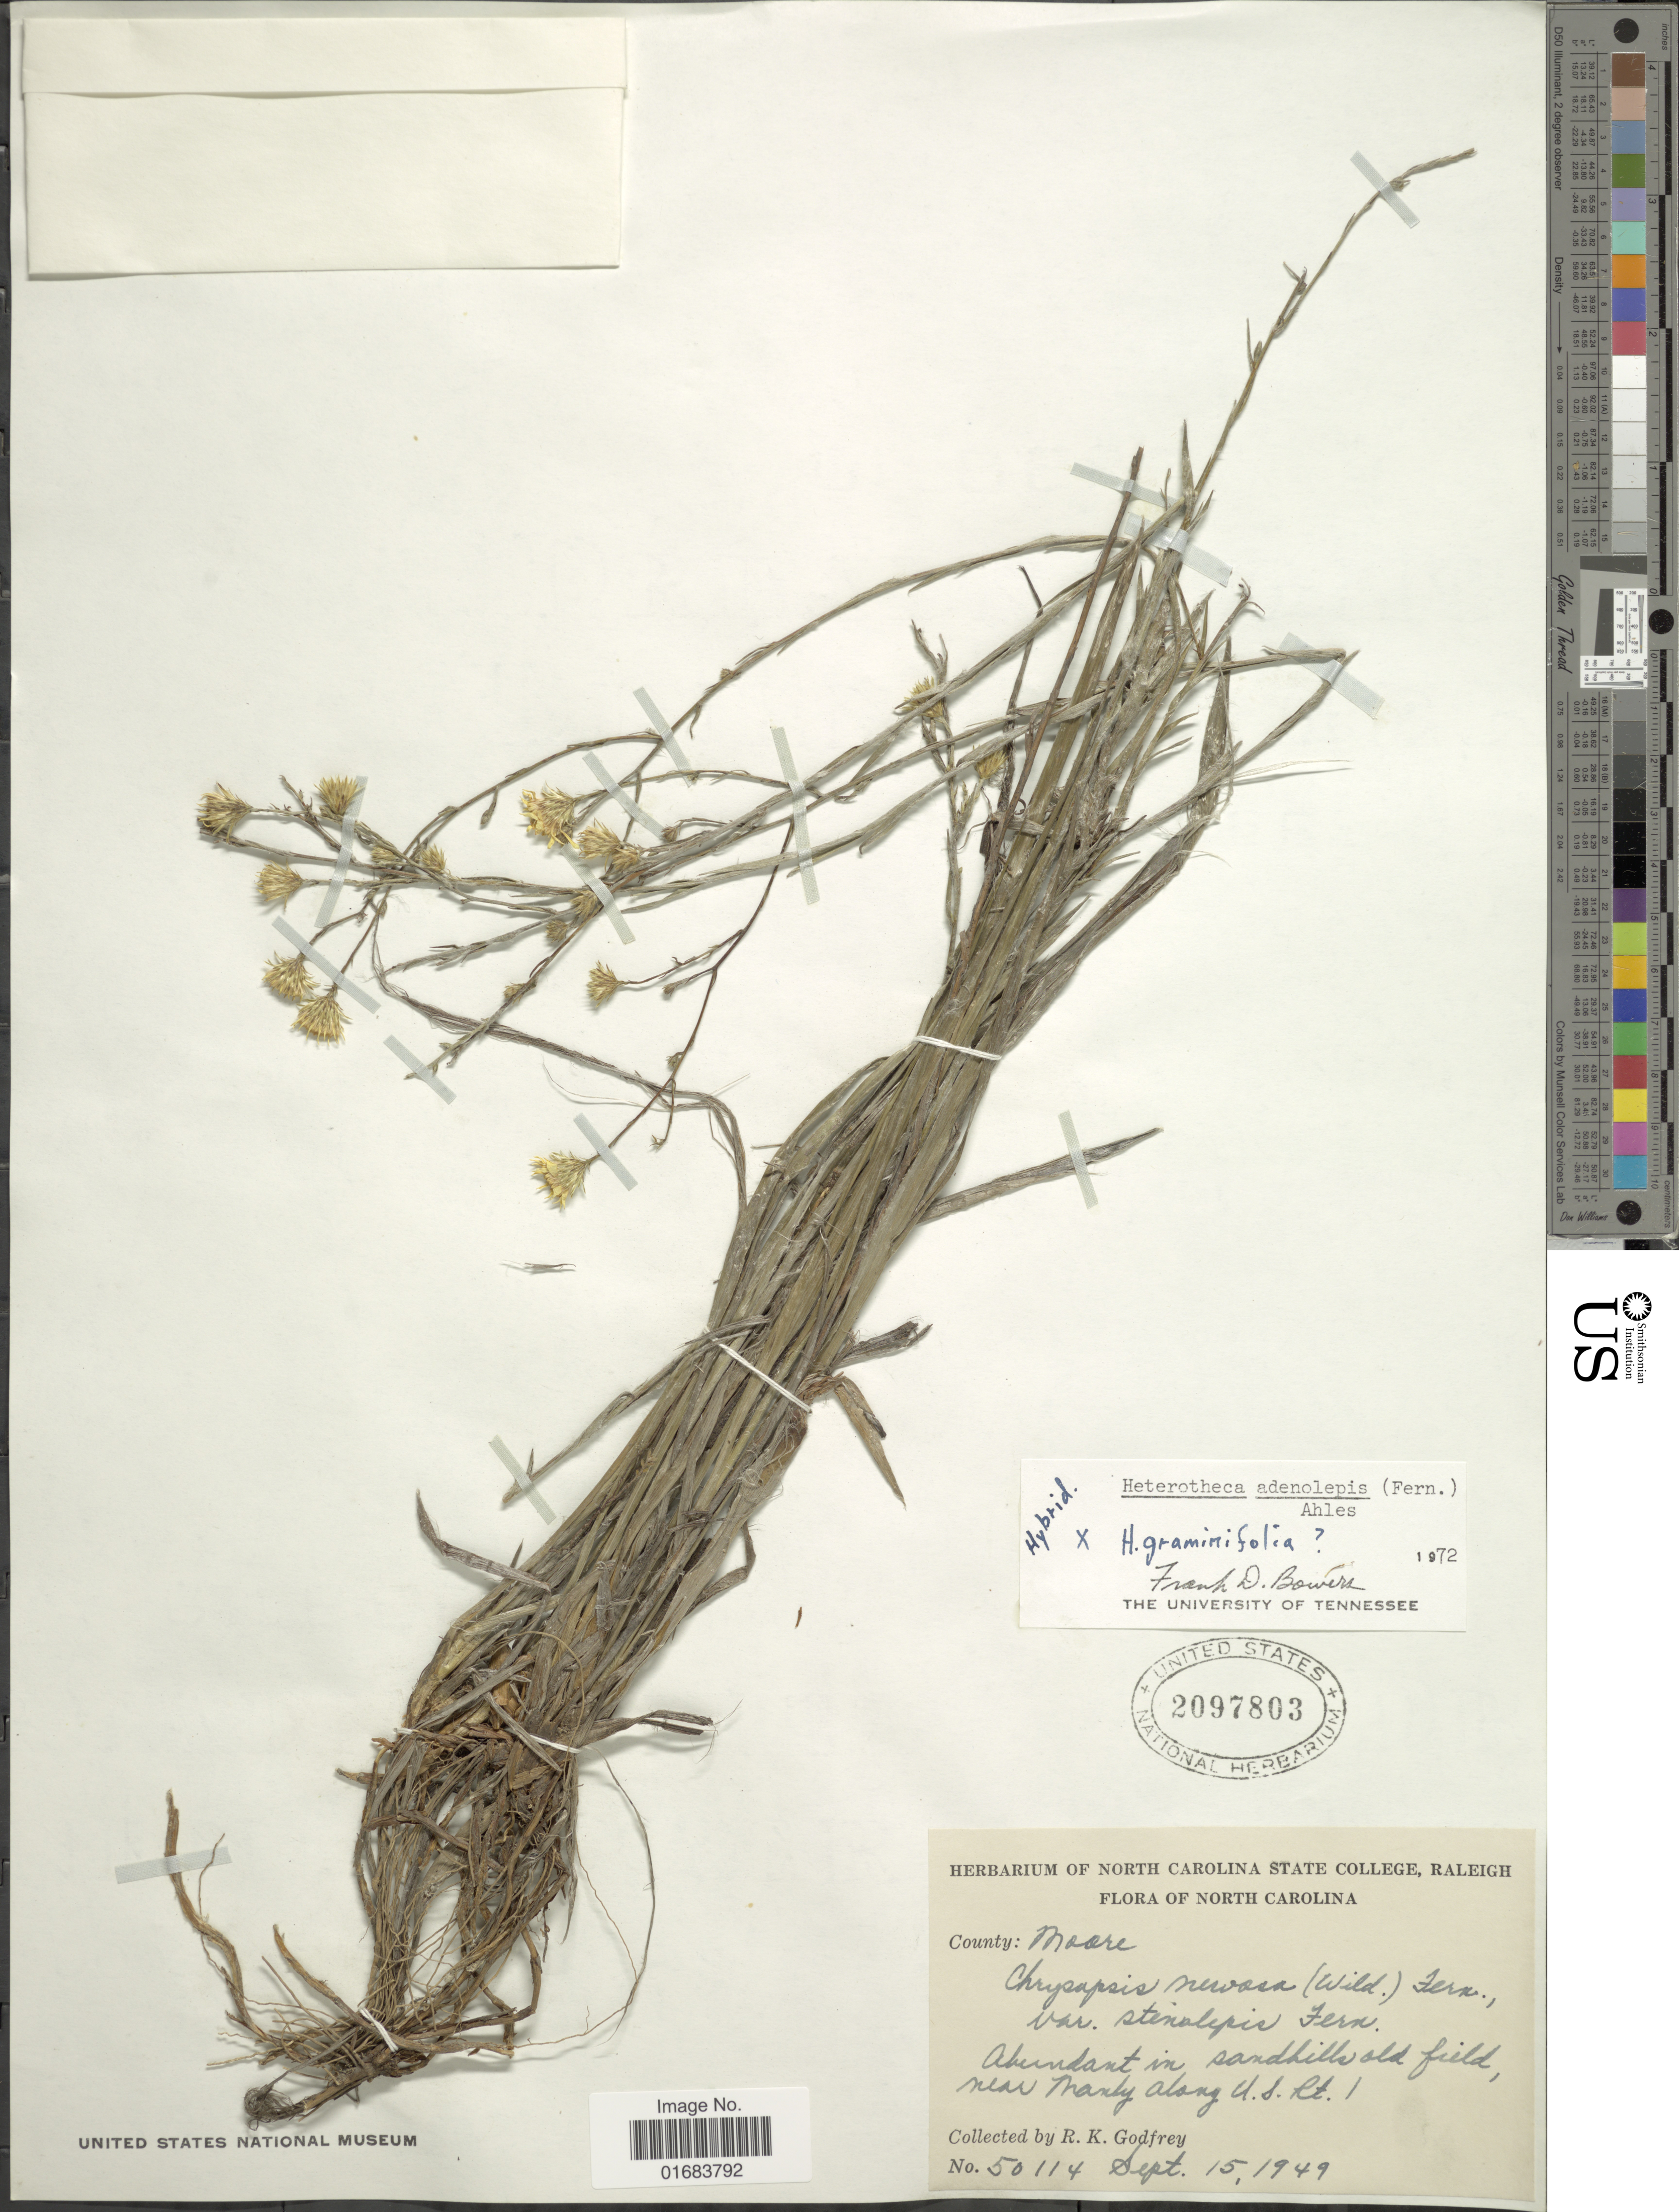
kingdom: Plantae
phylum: Tracheophyta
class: Magnoliopsida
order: Asterales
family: Asteraceae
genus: Pityopsis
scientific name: Pityopsis adenolepis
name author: (Fernald) Semple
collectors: R. K. Godfrey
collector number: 50114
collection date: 1949-09-15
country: United States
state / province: North Carolina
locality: County: Moare, near Mandy along U.S. Rt.1.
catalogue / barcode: US 2097803